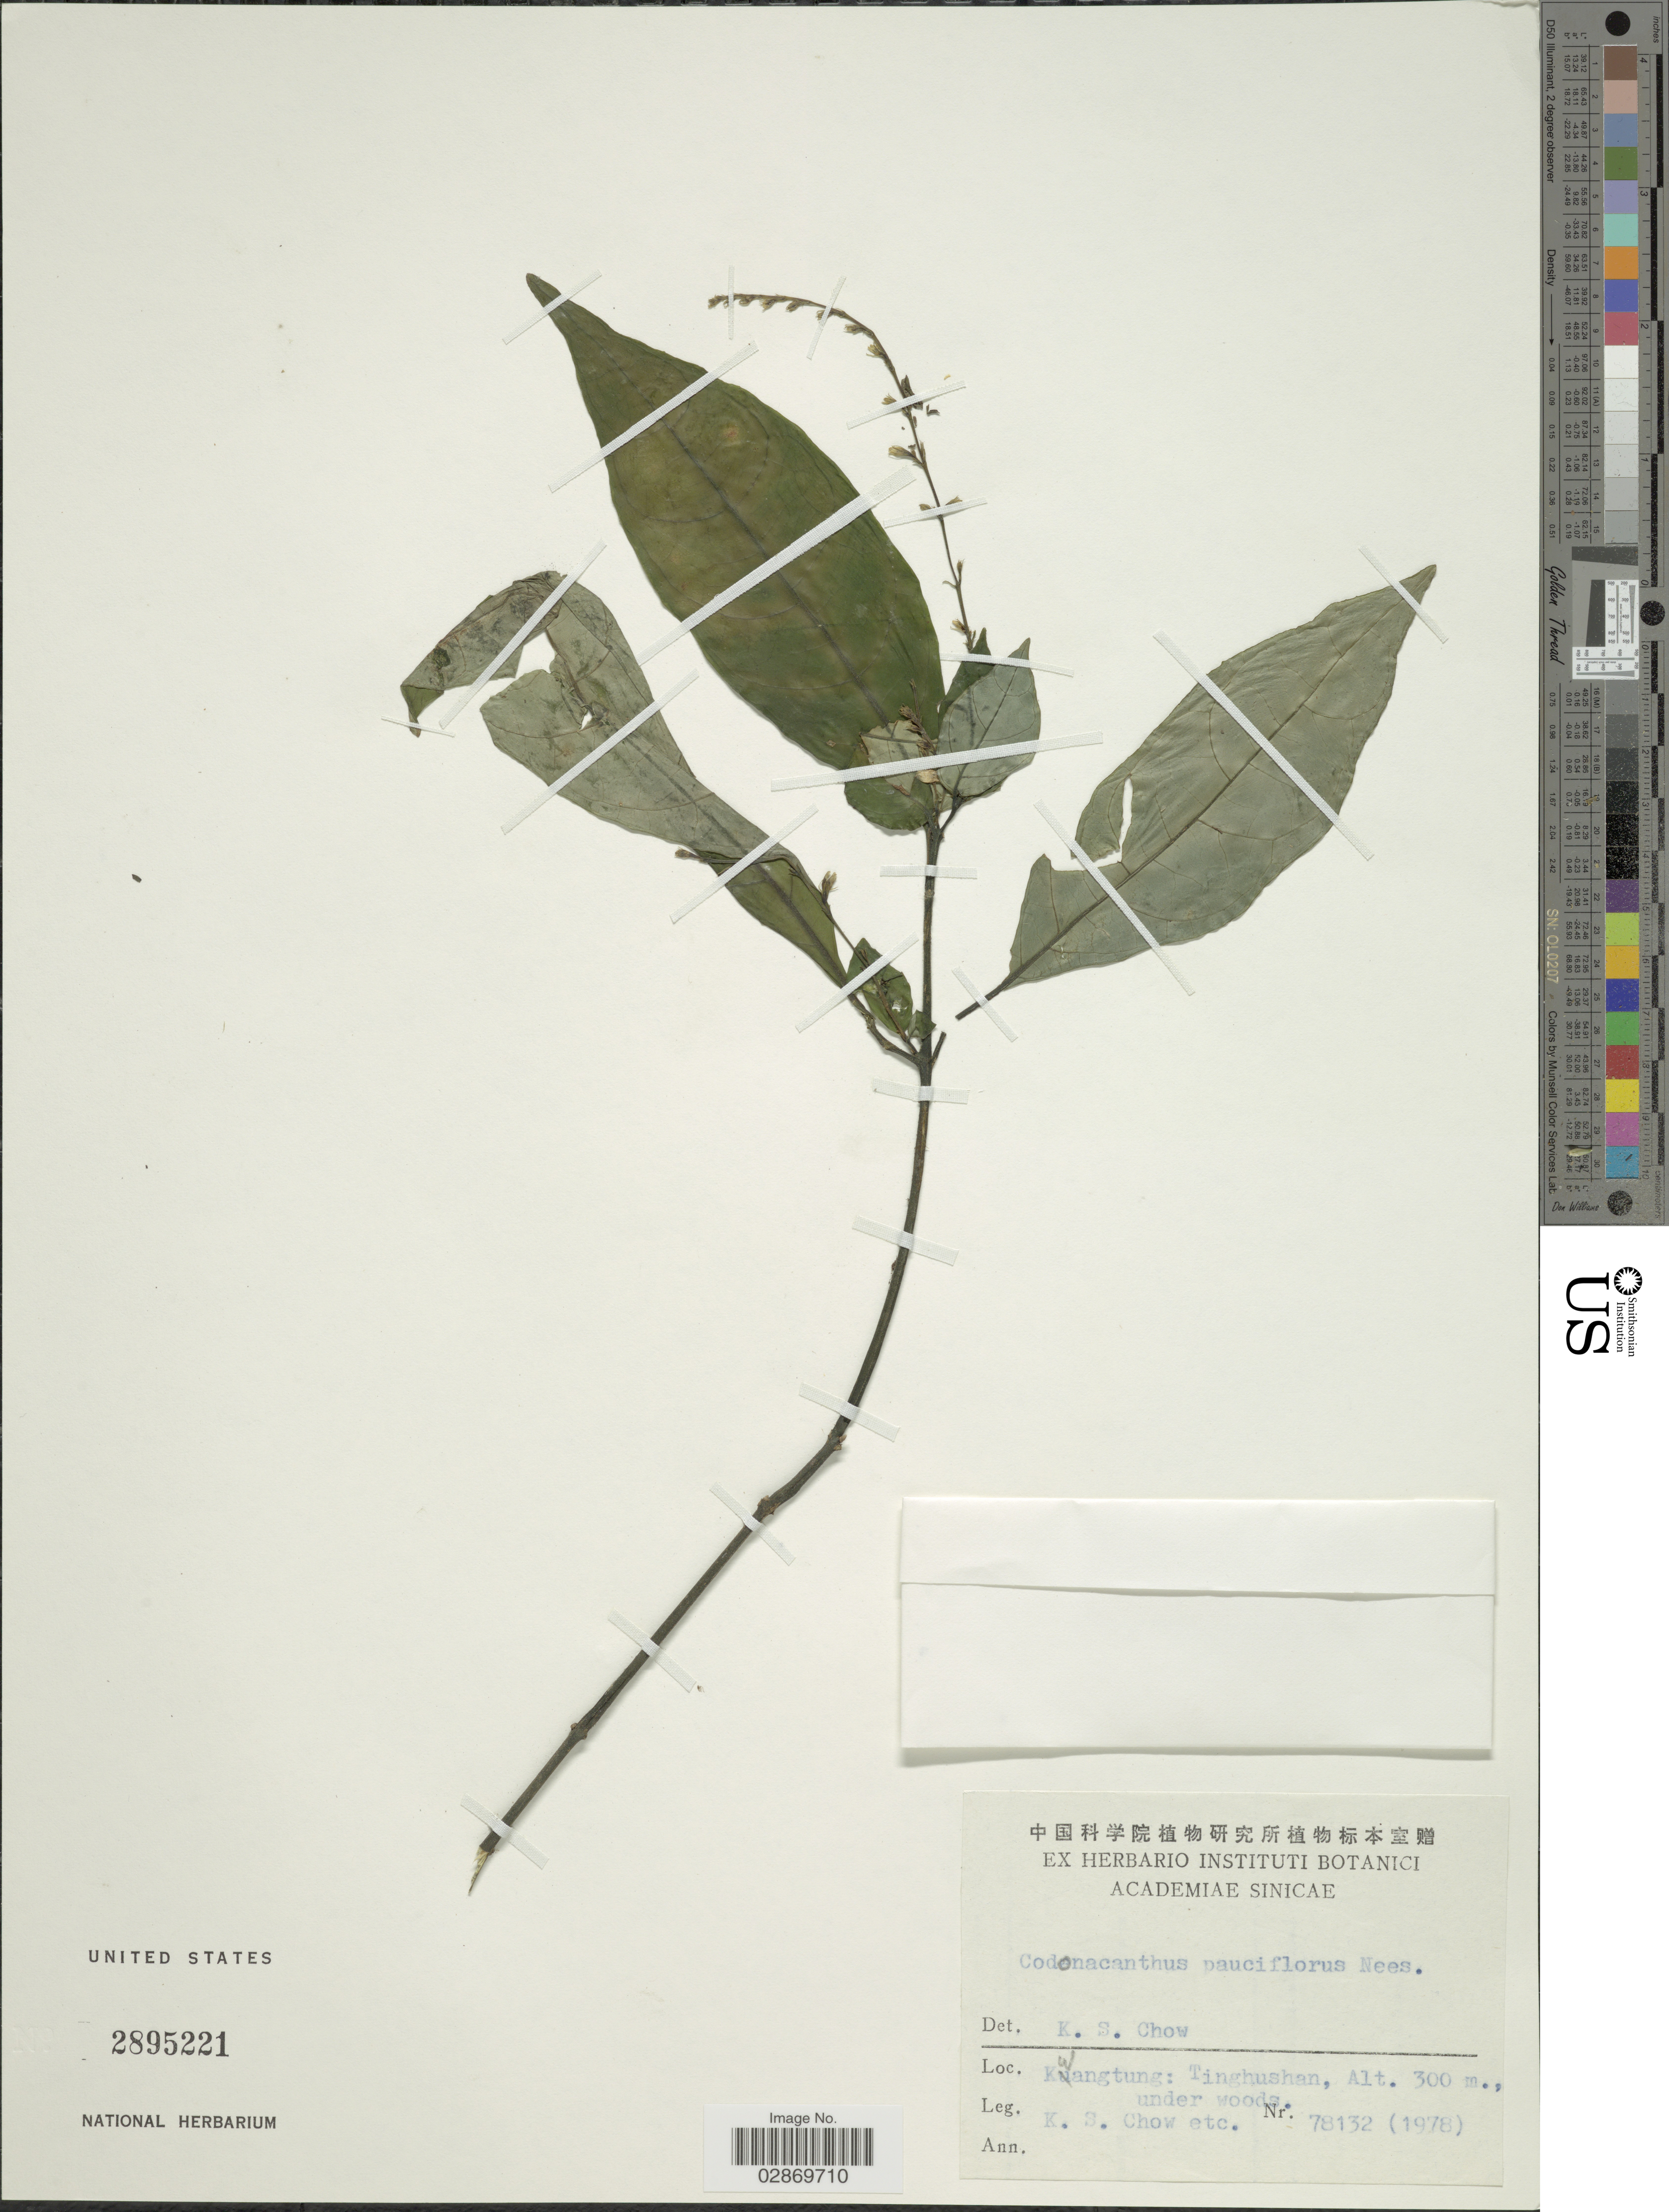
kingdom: Plantae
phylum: Tracheophyta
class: Magnoliopsida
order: Lamiales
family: Acanthaceae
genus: Codonacanthus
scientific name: Codonacanthus pauciflorus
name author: (Nees) Nees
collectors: K. S. Chow & et al.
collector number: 78132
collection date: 1978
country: China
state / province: Guangdong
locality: Kwangtung, Tinghushan.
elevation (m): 300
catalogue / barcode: US 2895221